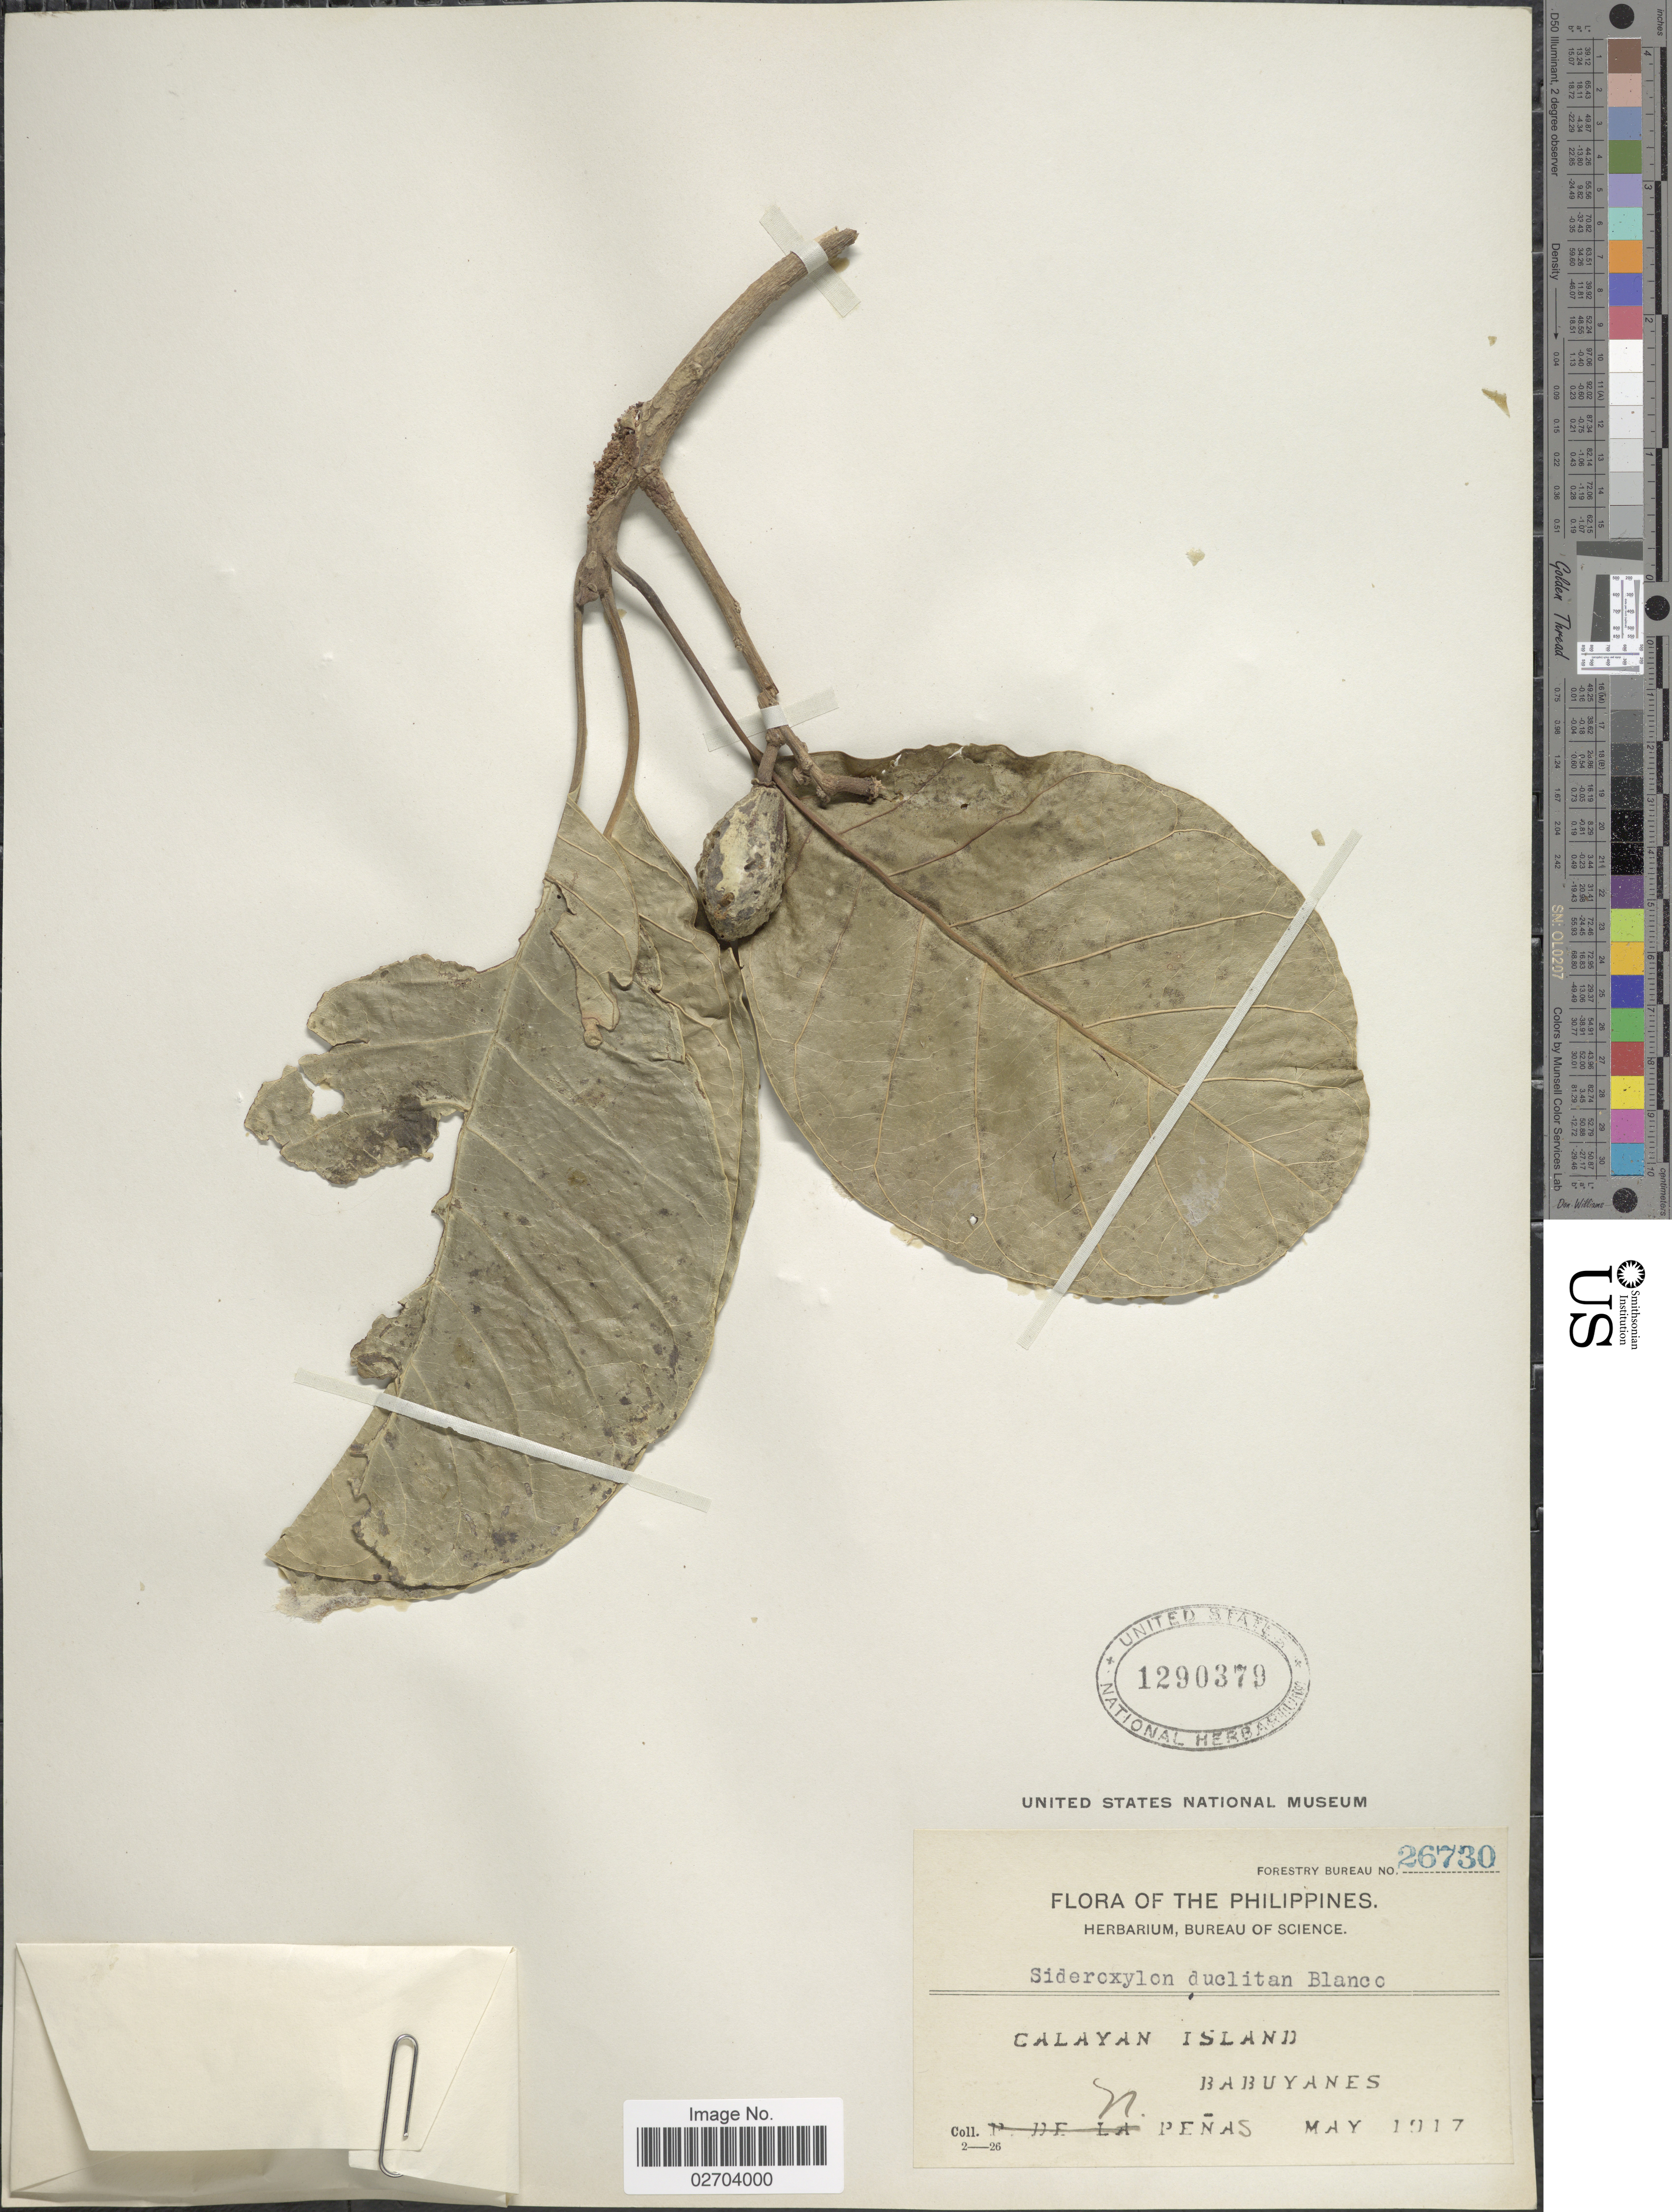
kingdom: Plantae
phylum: Tracheophyta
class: Magnoliopsida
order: Ericales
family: Sapotaceae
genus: Sideroxylon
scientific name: Sideroxylon duclitan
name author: Blanco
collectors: N. Penas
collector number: Forestry Bureau 26730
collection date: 1917-05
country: Philippines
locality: Calayan Island, Babuyanes.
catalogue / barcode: US 1290379